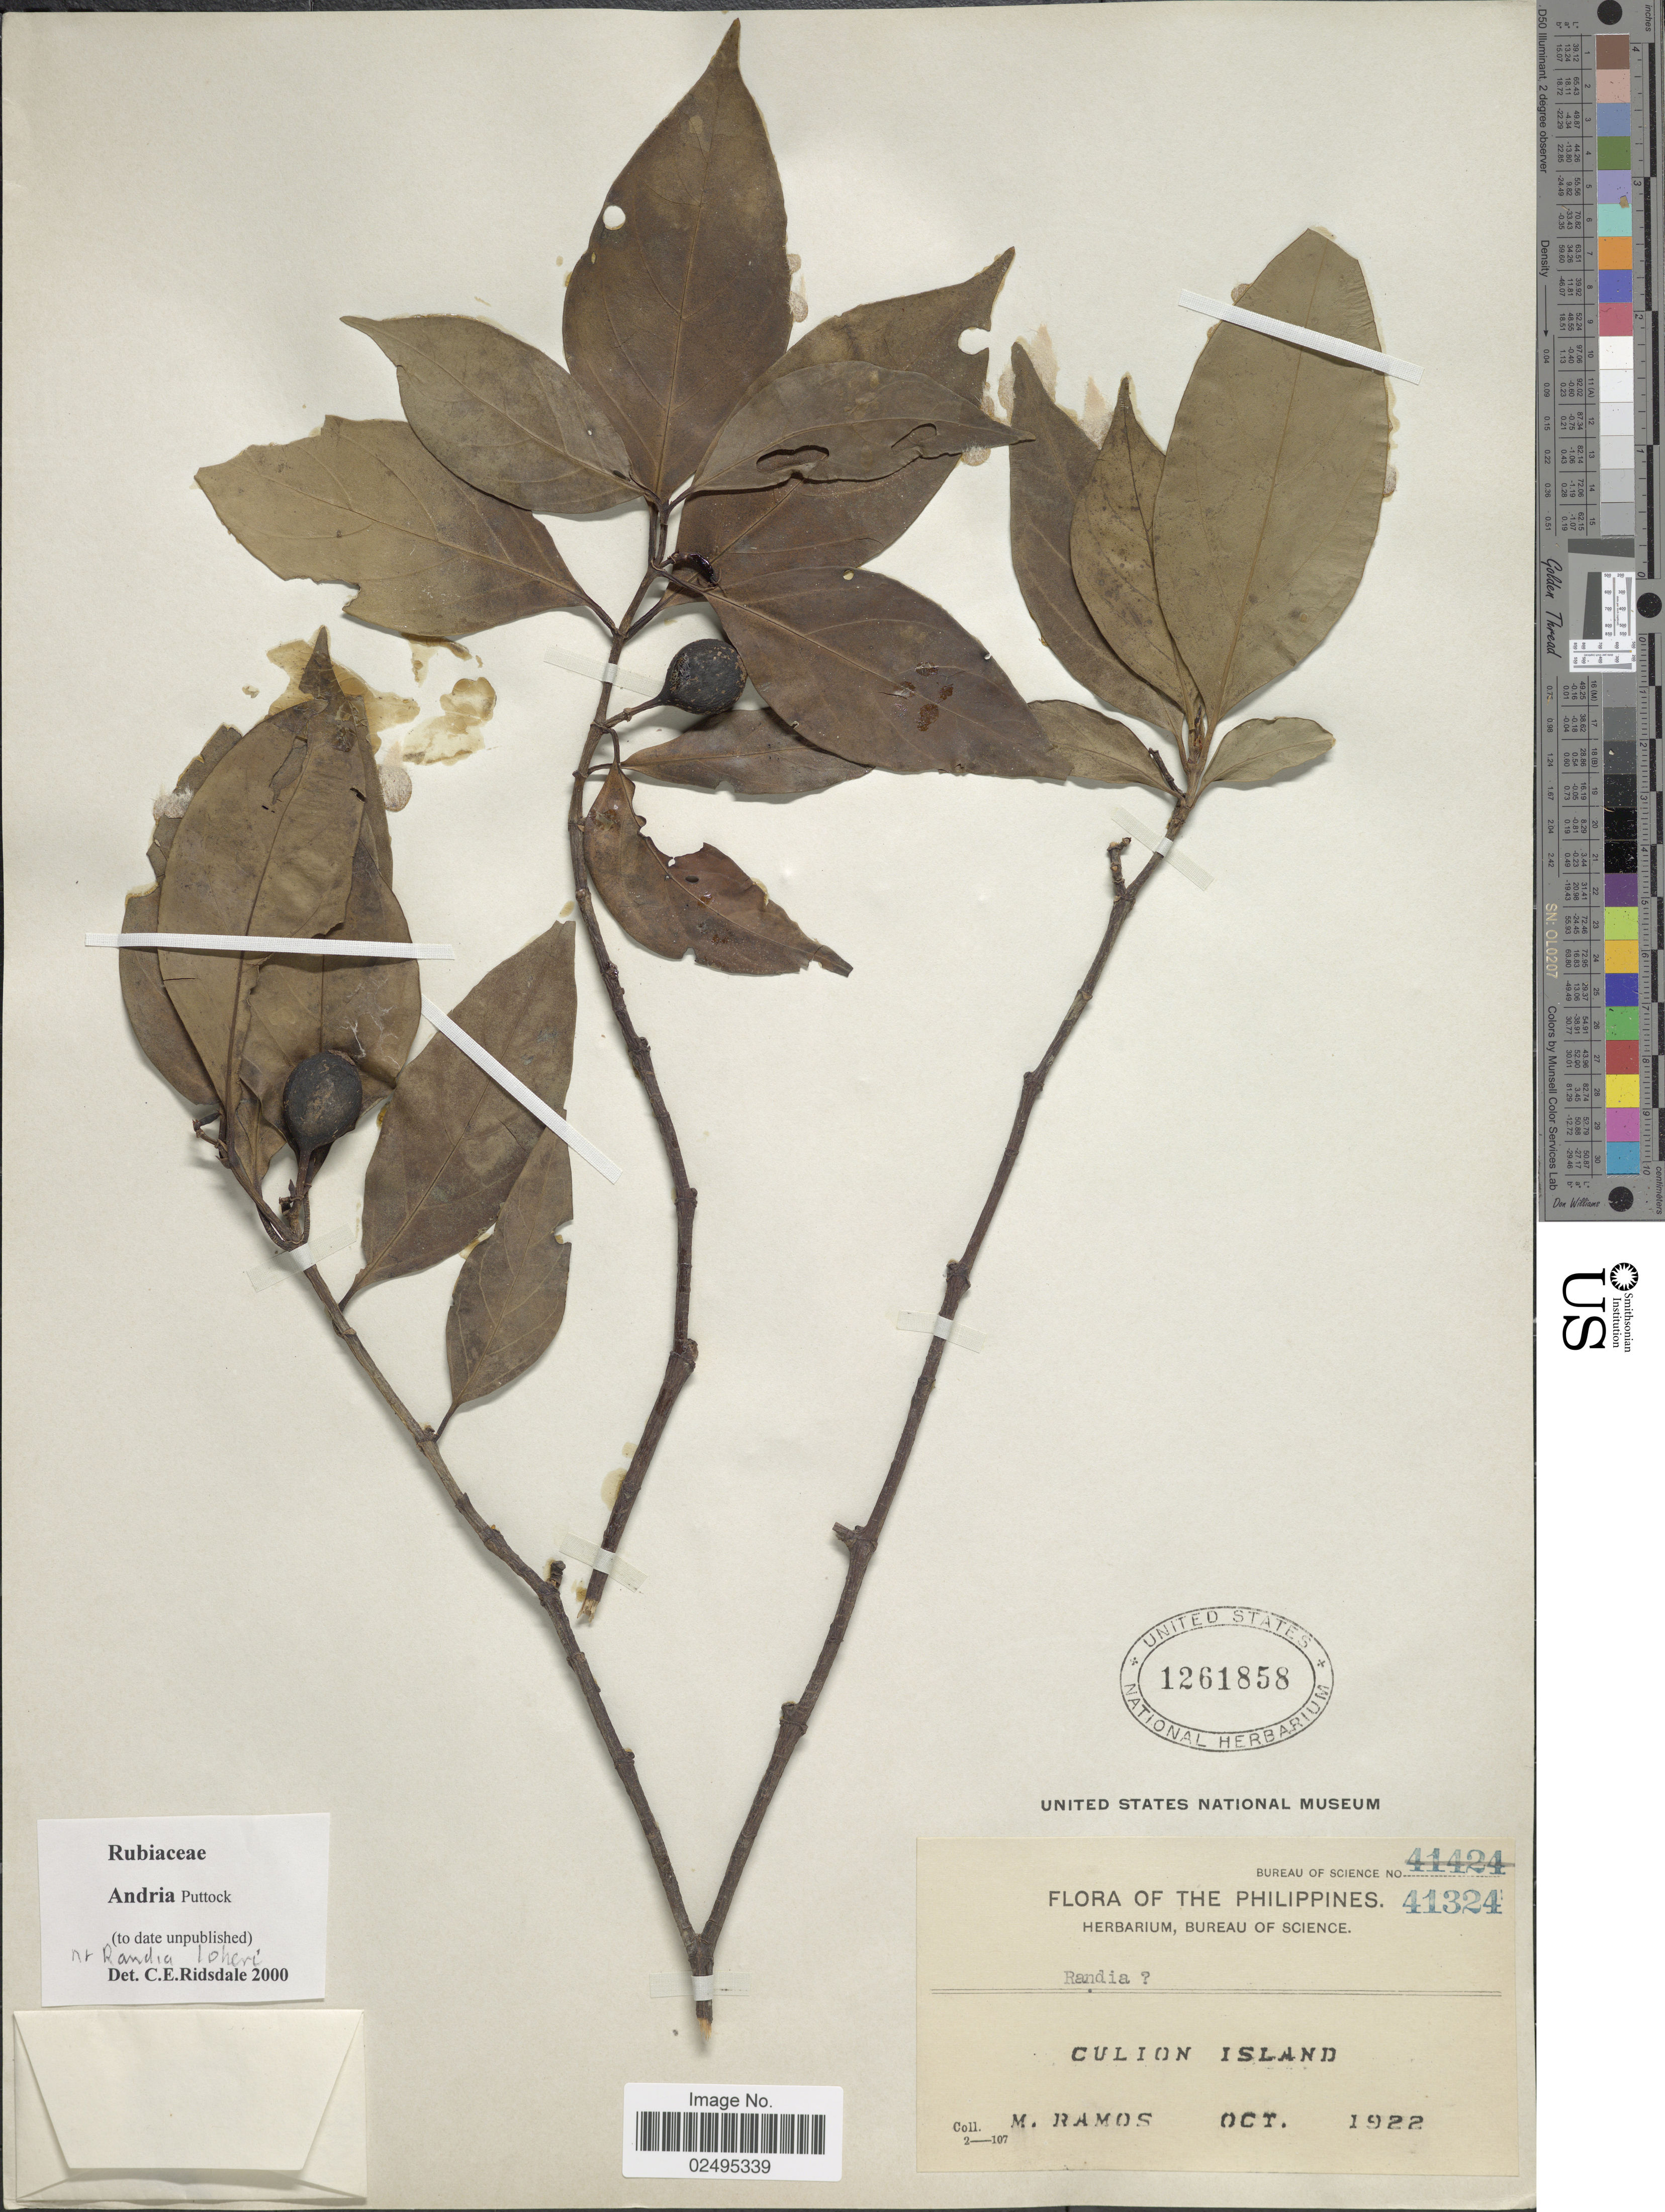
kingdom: Plantae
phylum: Tracheophyta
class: Magnoliopsida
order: Gentianales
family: Rubiaceae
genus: Randia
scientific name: Randia sp.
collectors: M. Ramos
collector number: Bureau of Science 41324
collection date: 1922-10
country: Philippines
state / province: Mimaropa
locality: Culion Island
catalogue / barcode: US 1261858